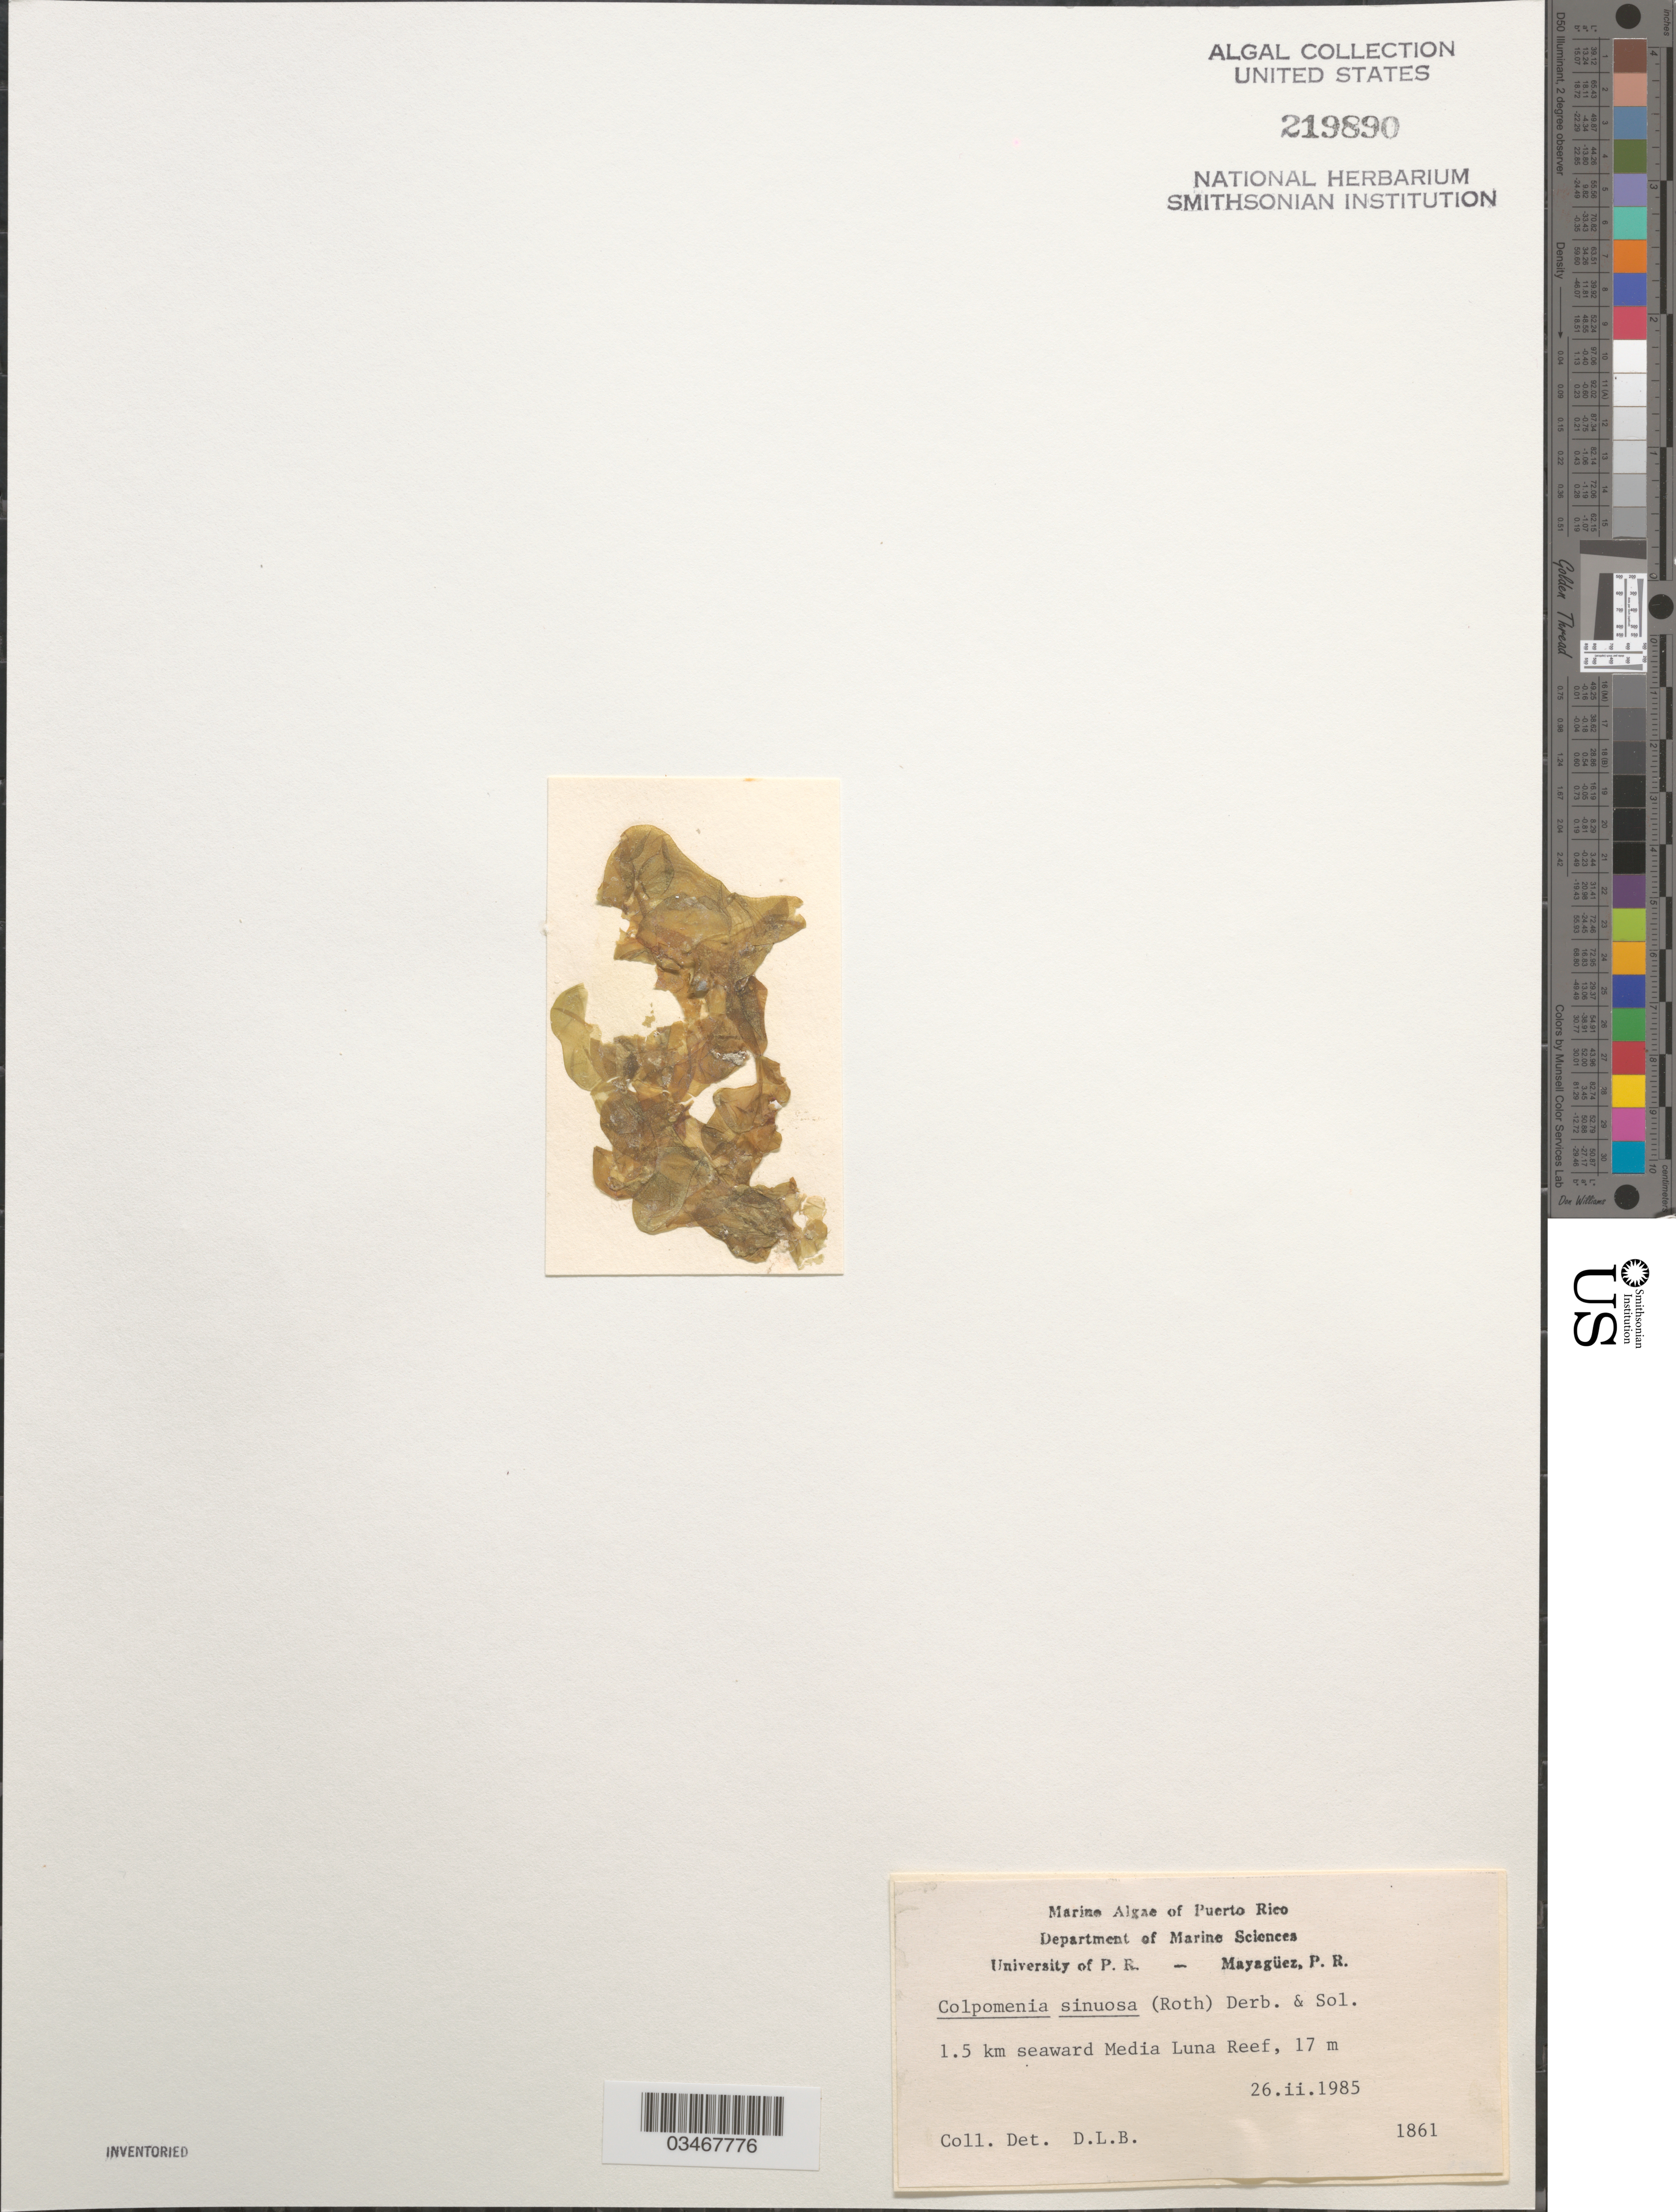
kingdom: Chromista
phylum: Ochrophyta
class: Phaeophyceae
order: Scytosiphonales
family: Scytosiphonaceae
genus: Colpomenia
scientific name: Colpomenia sinuosa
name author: (K. Mert. ex Roth) Derbes & Solier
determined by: Ballantine, D. L.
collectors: D.L. Ballantine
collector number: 1861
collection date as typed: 26 Feb 1985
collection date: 1985-02-26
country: Puerto Rico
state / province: Lajas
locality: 1.5km seaward Media Luna Reef.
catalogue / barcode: US 219890